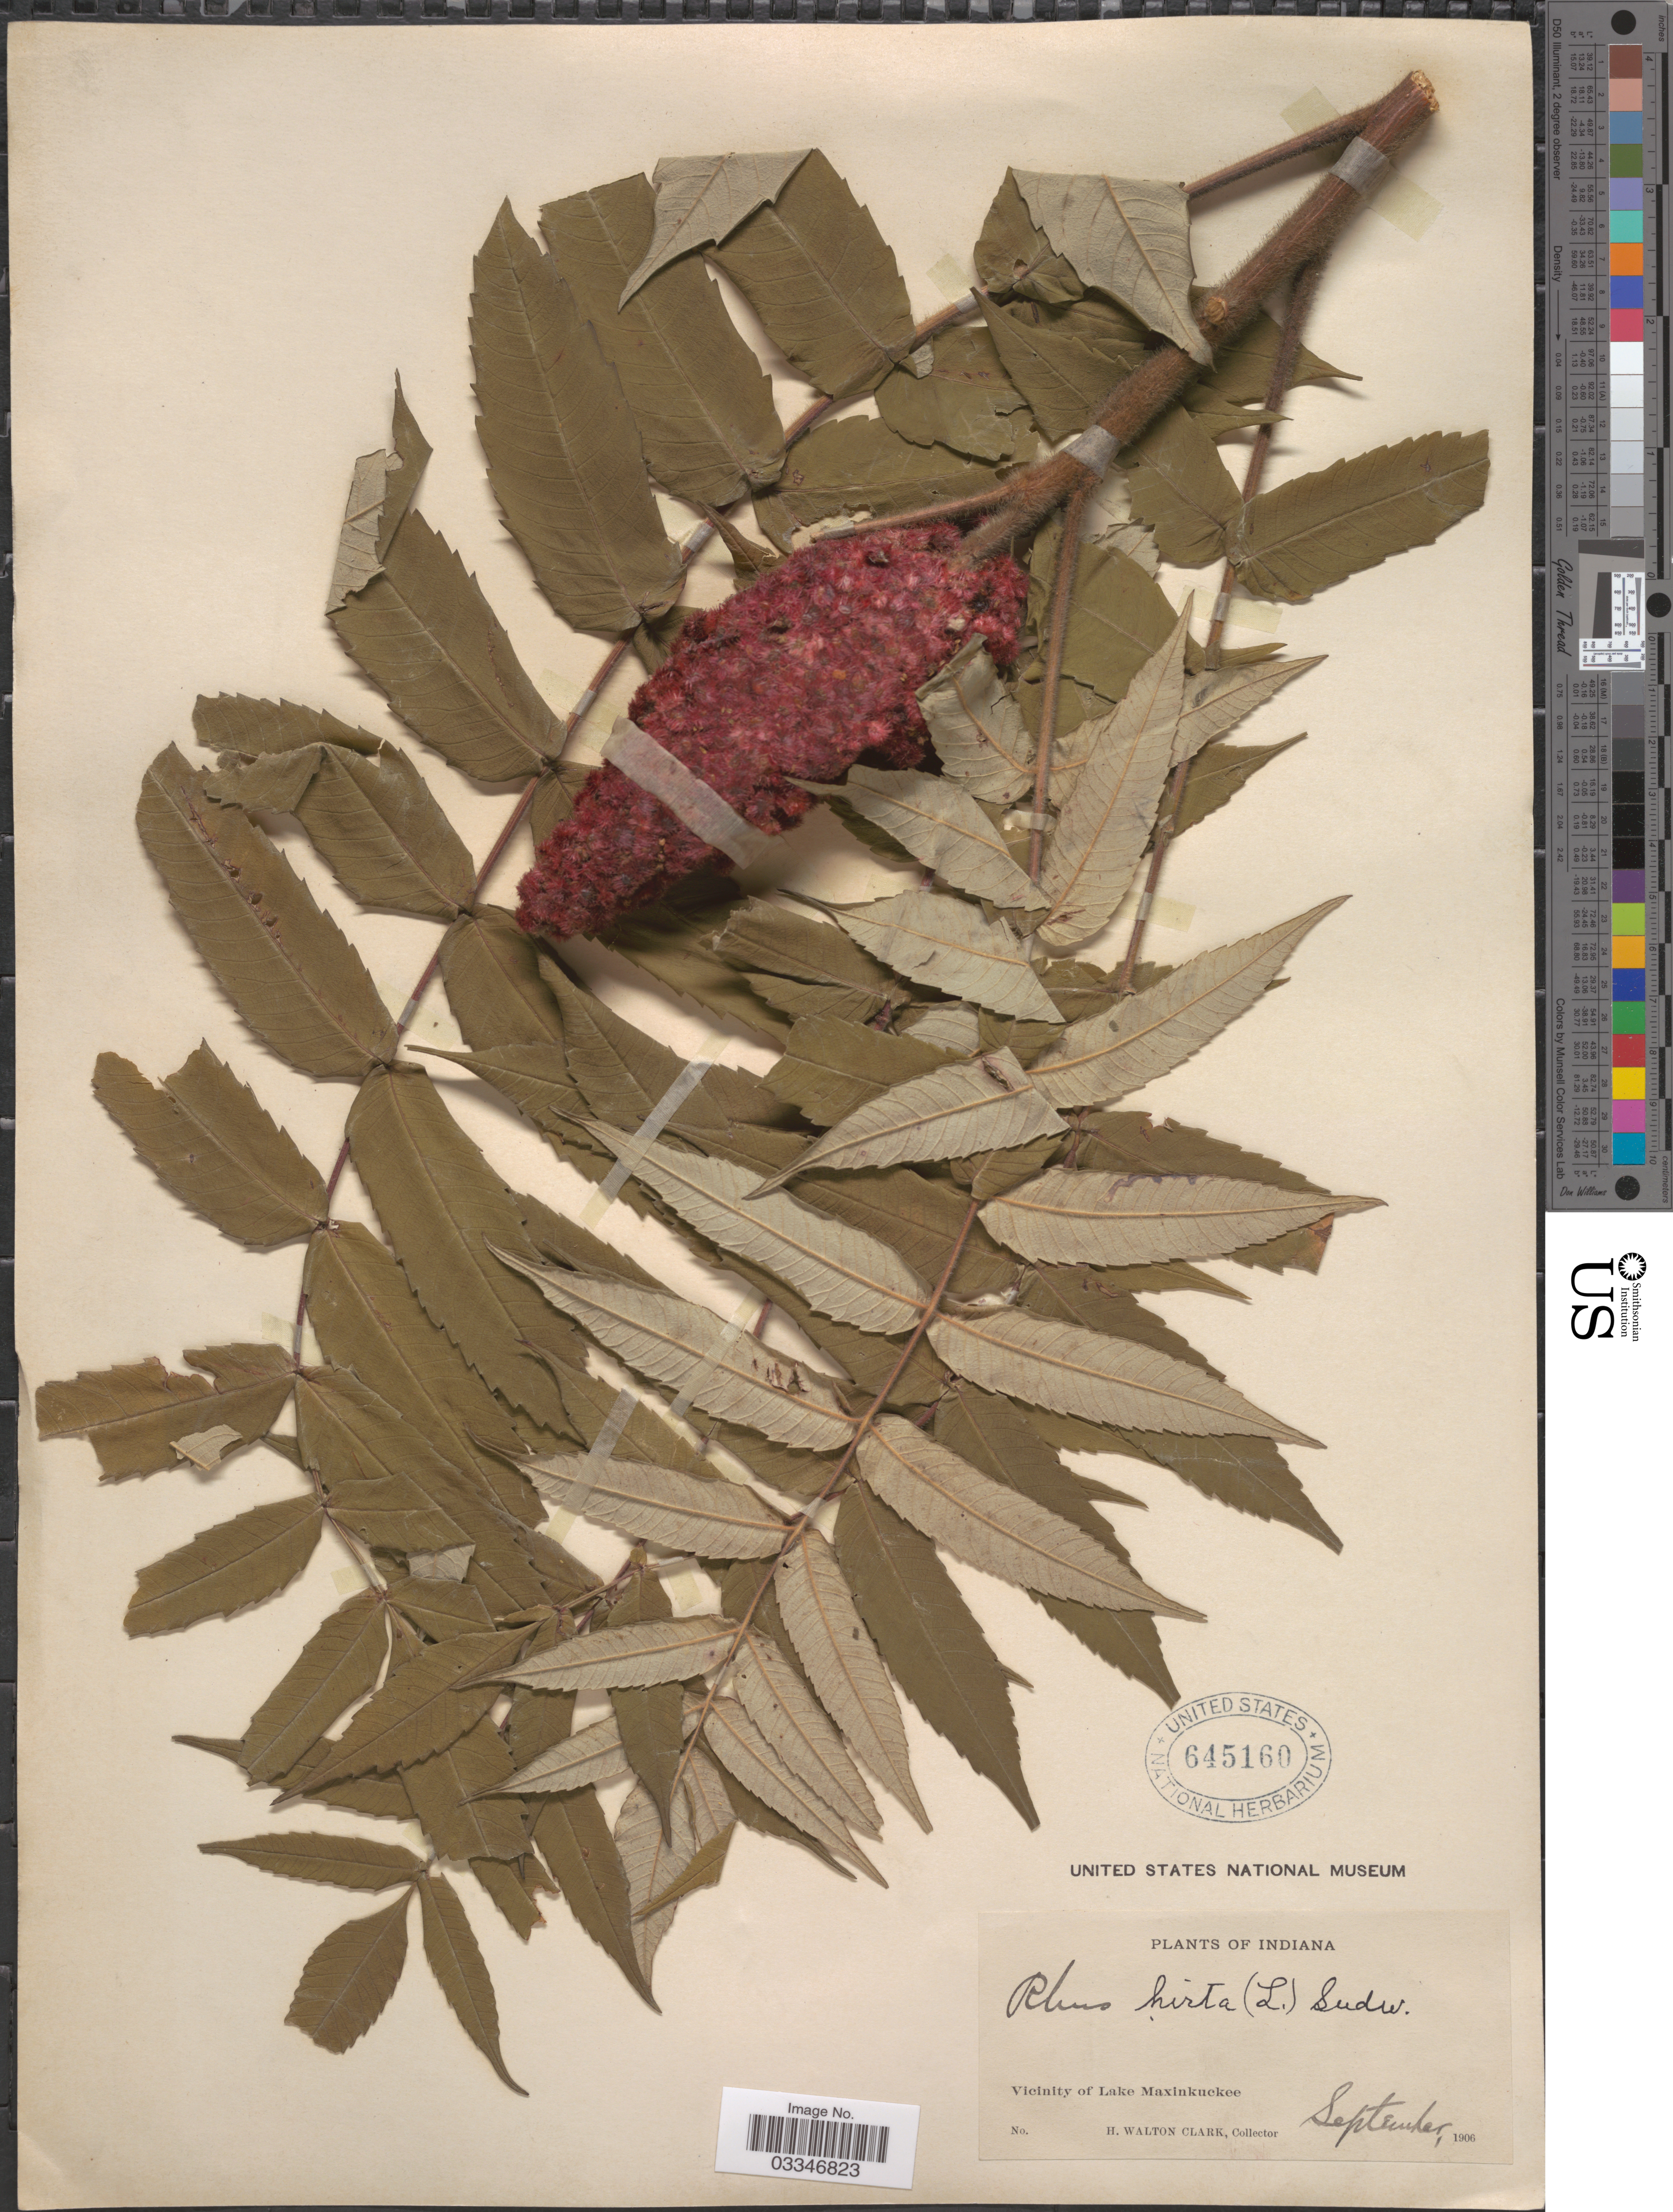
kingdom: Plantae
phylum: Tracheophyta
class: Magnoliopsida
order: Sapindales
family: Anacardiaceae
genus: Rhus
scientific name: Rhus typhina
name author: L.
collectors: H. W. Clark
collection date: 1906-09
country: United States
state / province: Indiana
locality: Vicinity of Lake Maxinkuckee.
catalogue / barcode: US 645160